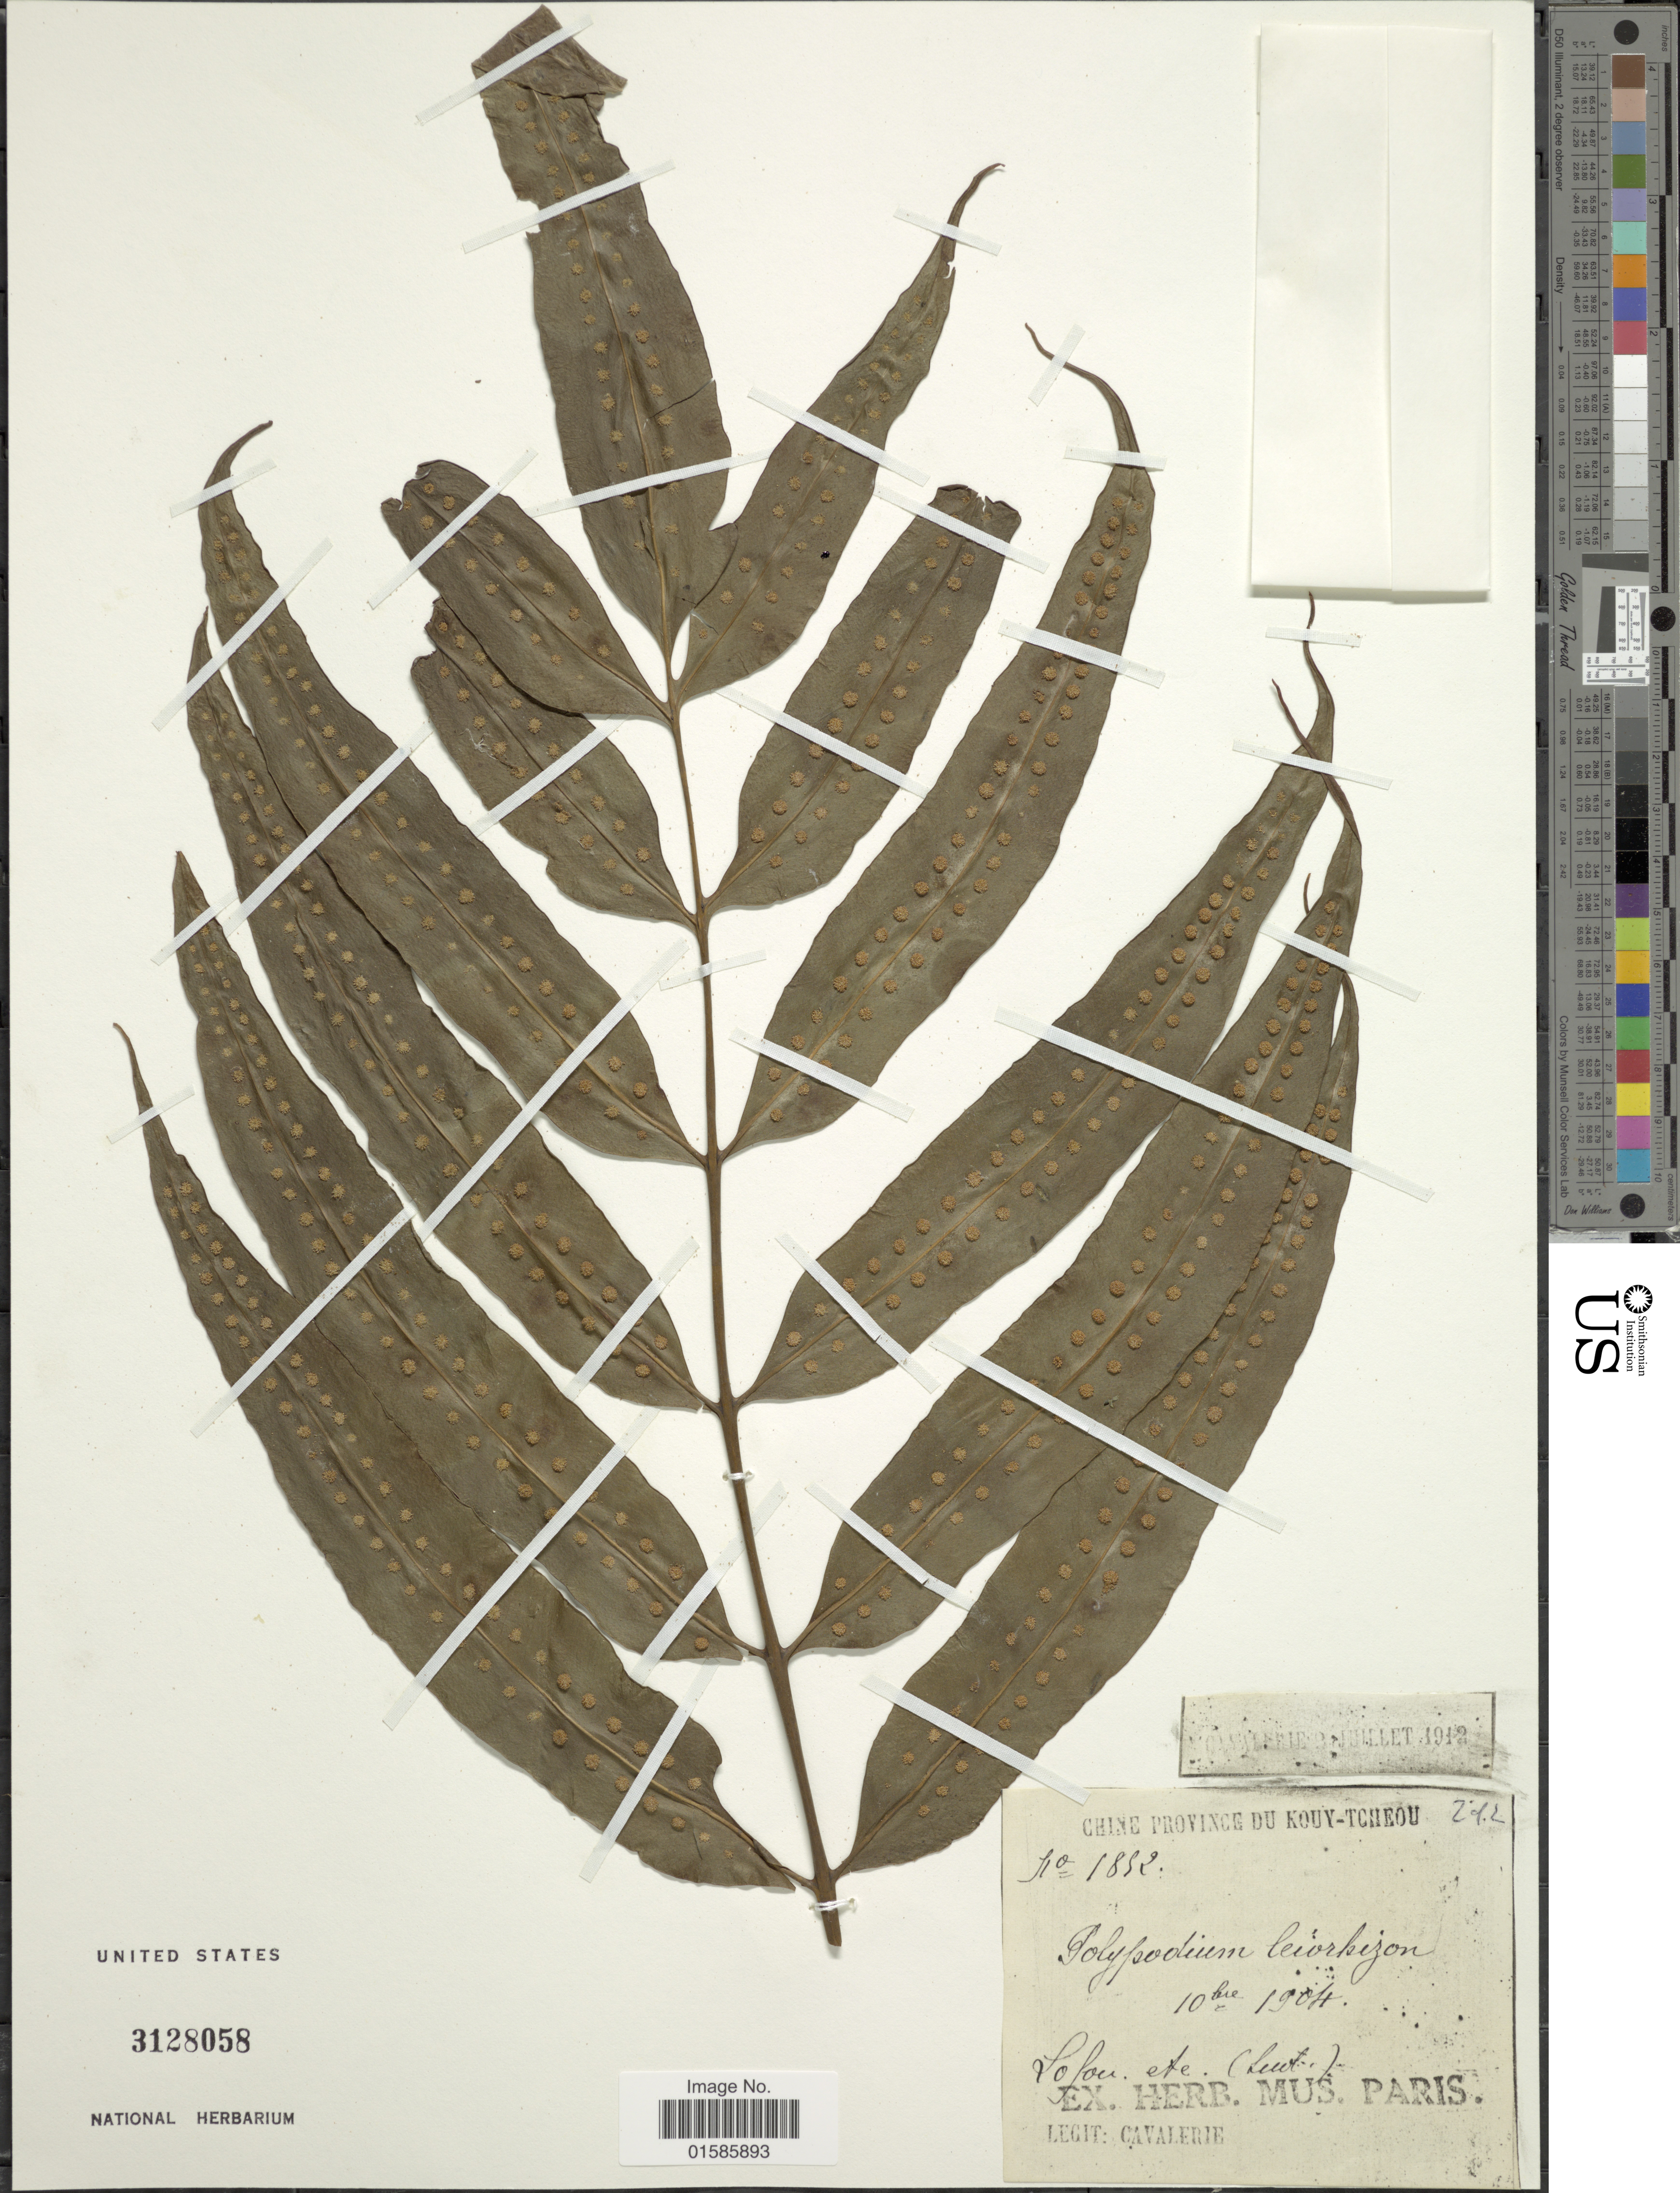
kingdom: Plantae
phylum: Tracheophyta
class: Polypodiopsida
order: Polypodiales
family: Polypodiaceae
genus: Microsorum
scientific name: Microsorum lucidum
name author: (Roxb. ex Griff.) Copel.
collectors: -. Cavalerie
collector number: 1892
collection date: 1904-12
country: China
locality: Province du Kouy-Tcheou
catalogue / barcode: US 3128058